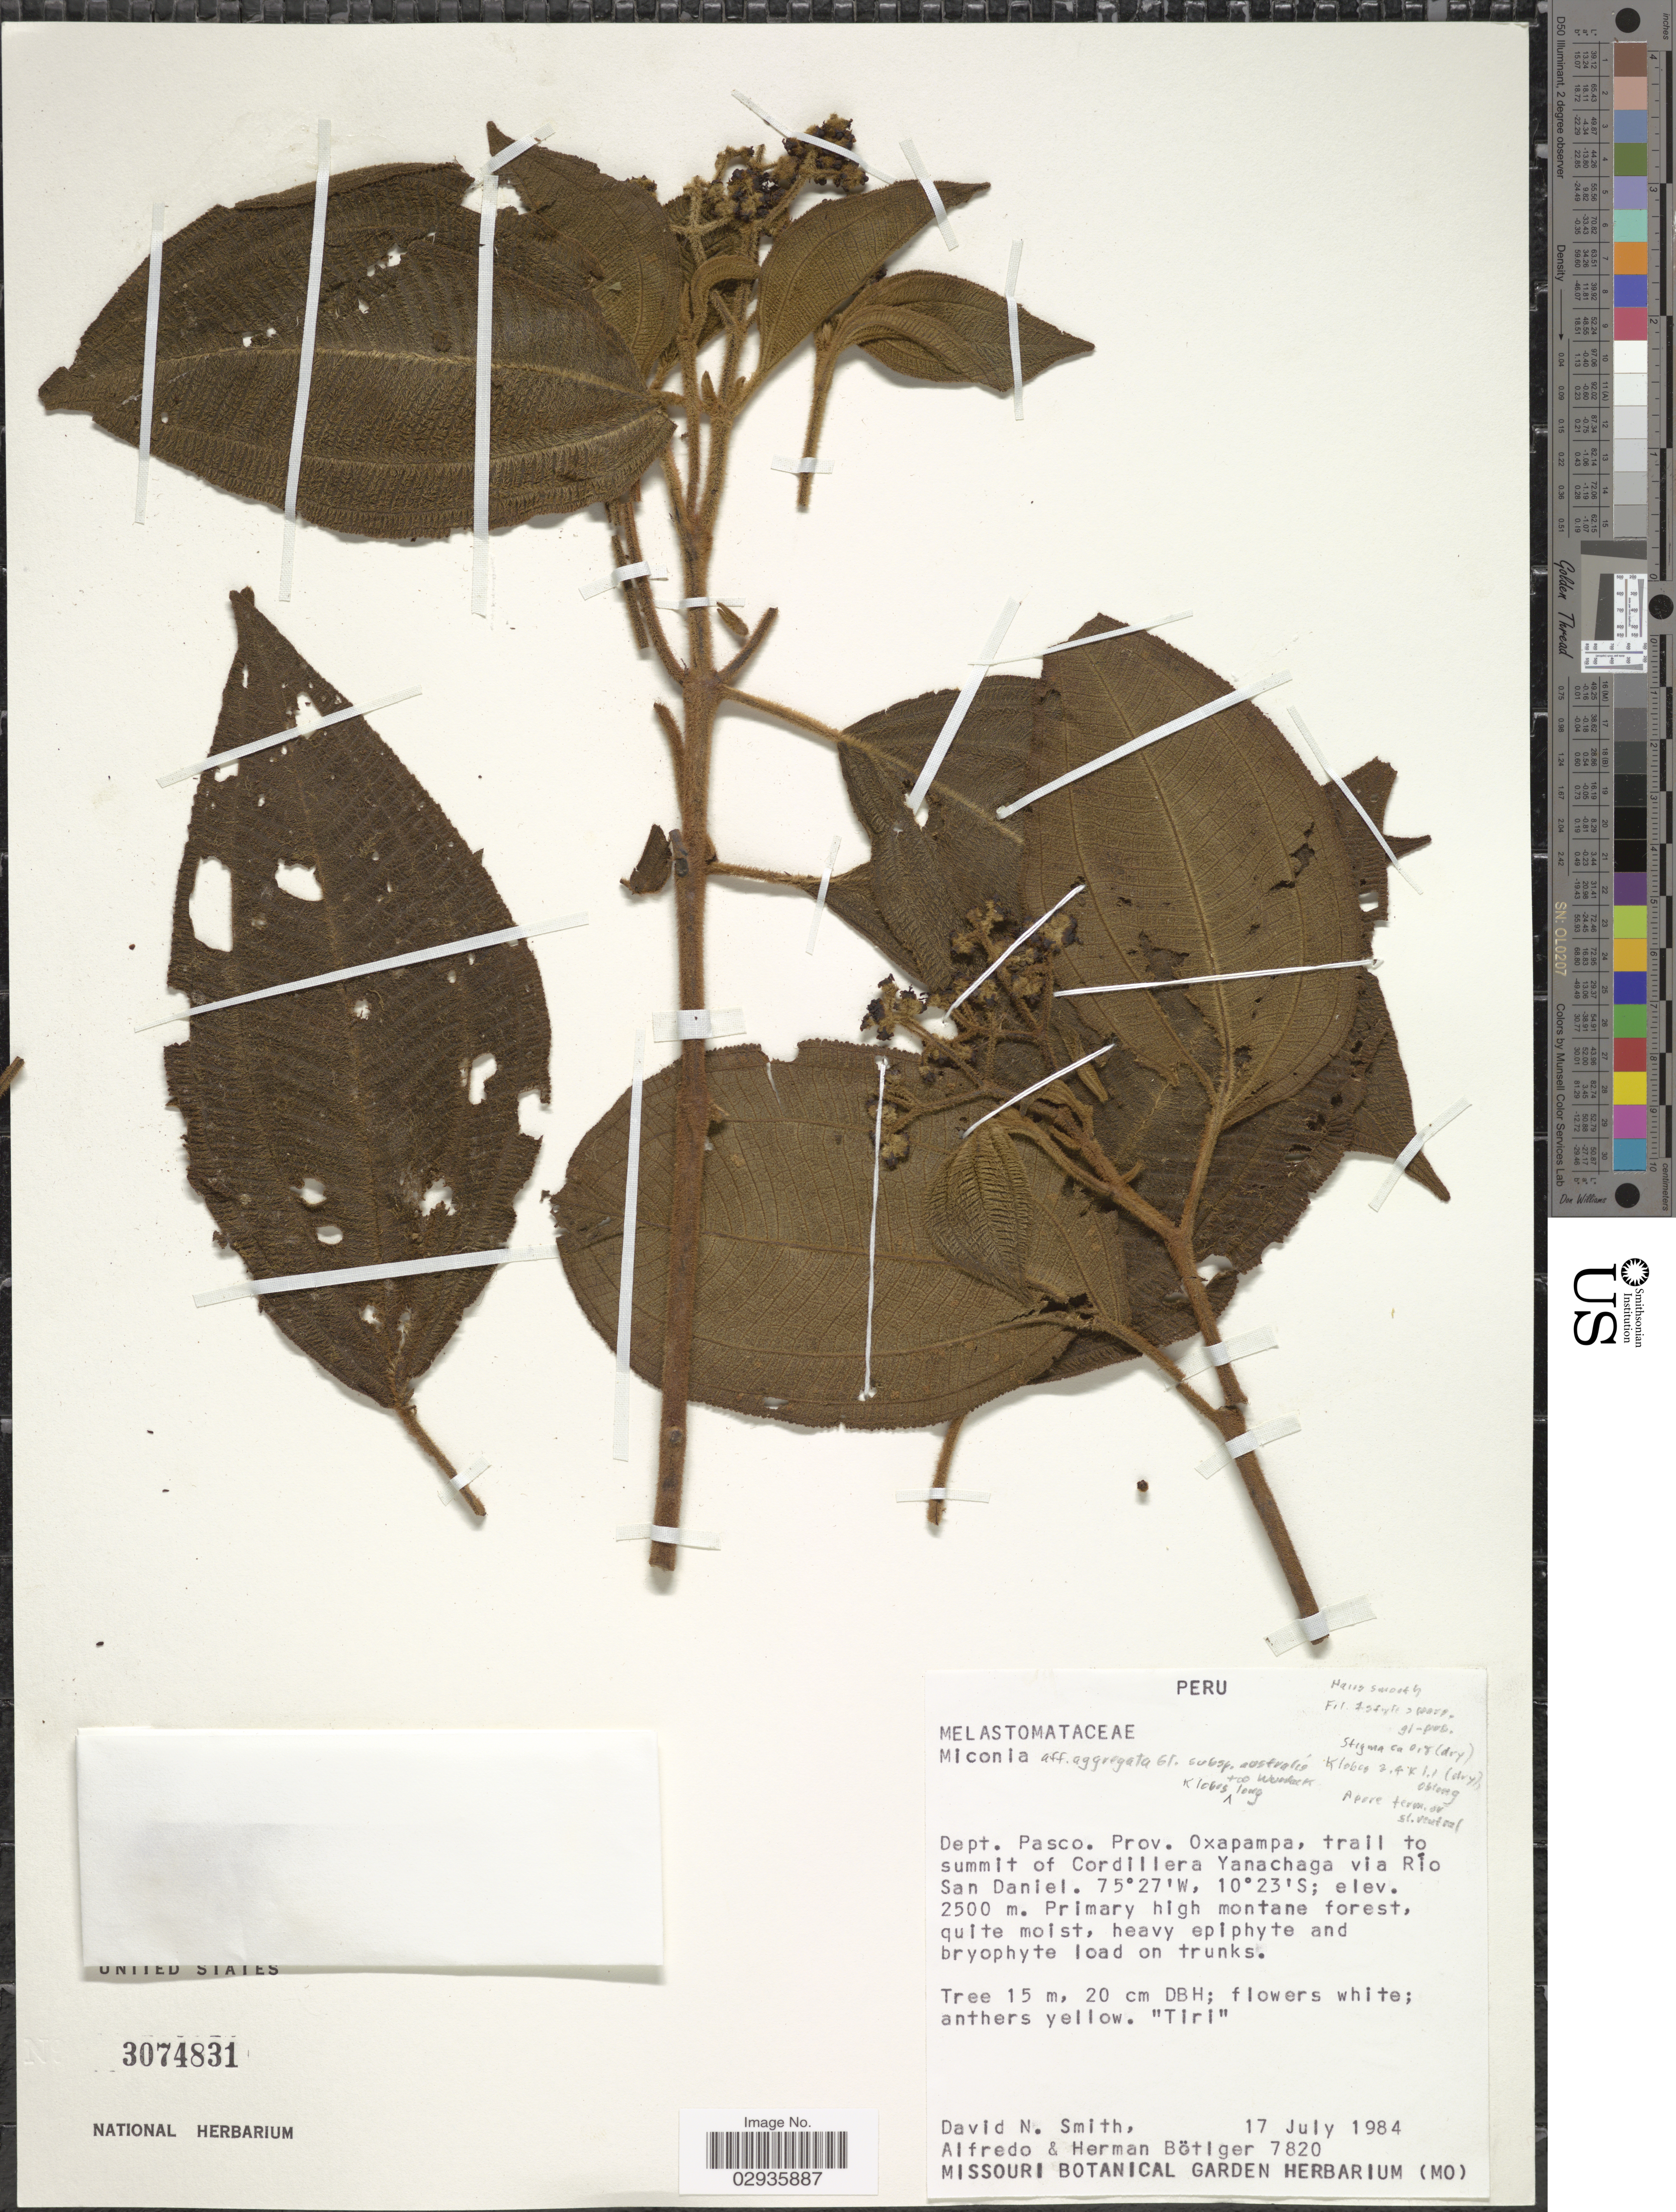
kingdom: Plantae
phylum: Tracheophyta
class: Magnoliopsida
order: Myrtales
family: Melastomataceae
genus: Miconia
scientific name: Miconia aggregata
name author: Gleason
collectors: D. Smith, A. Bötiger & H. Bötiger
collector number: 7820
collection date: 1984-07-17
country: Peru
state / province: Pasco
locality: Dept. Pasco. Prov. Oxapampa, trail to summit of Cordillera Yanachaga via Río San Daniel.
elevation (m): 2500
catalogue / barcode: US 3074831